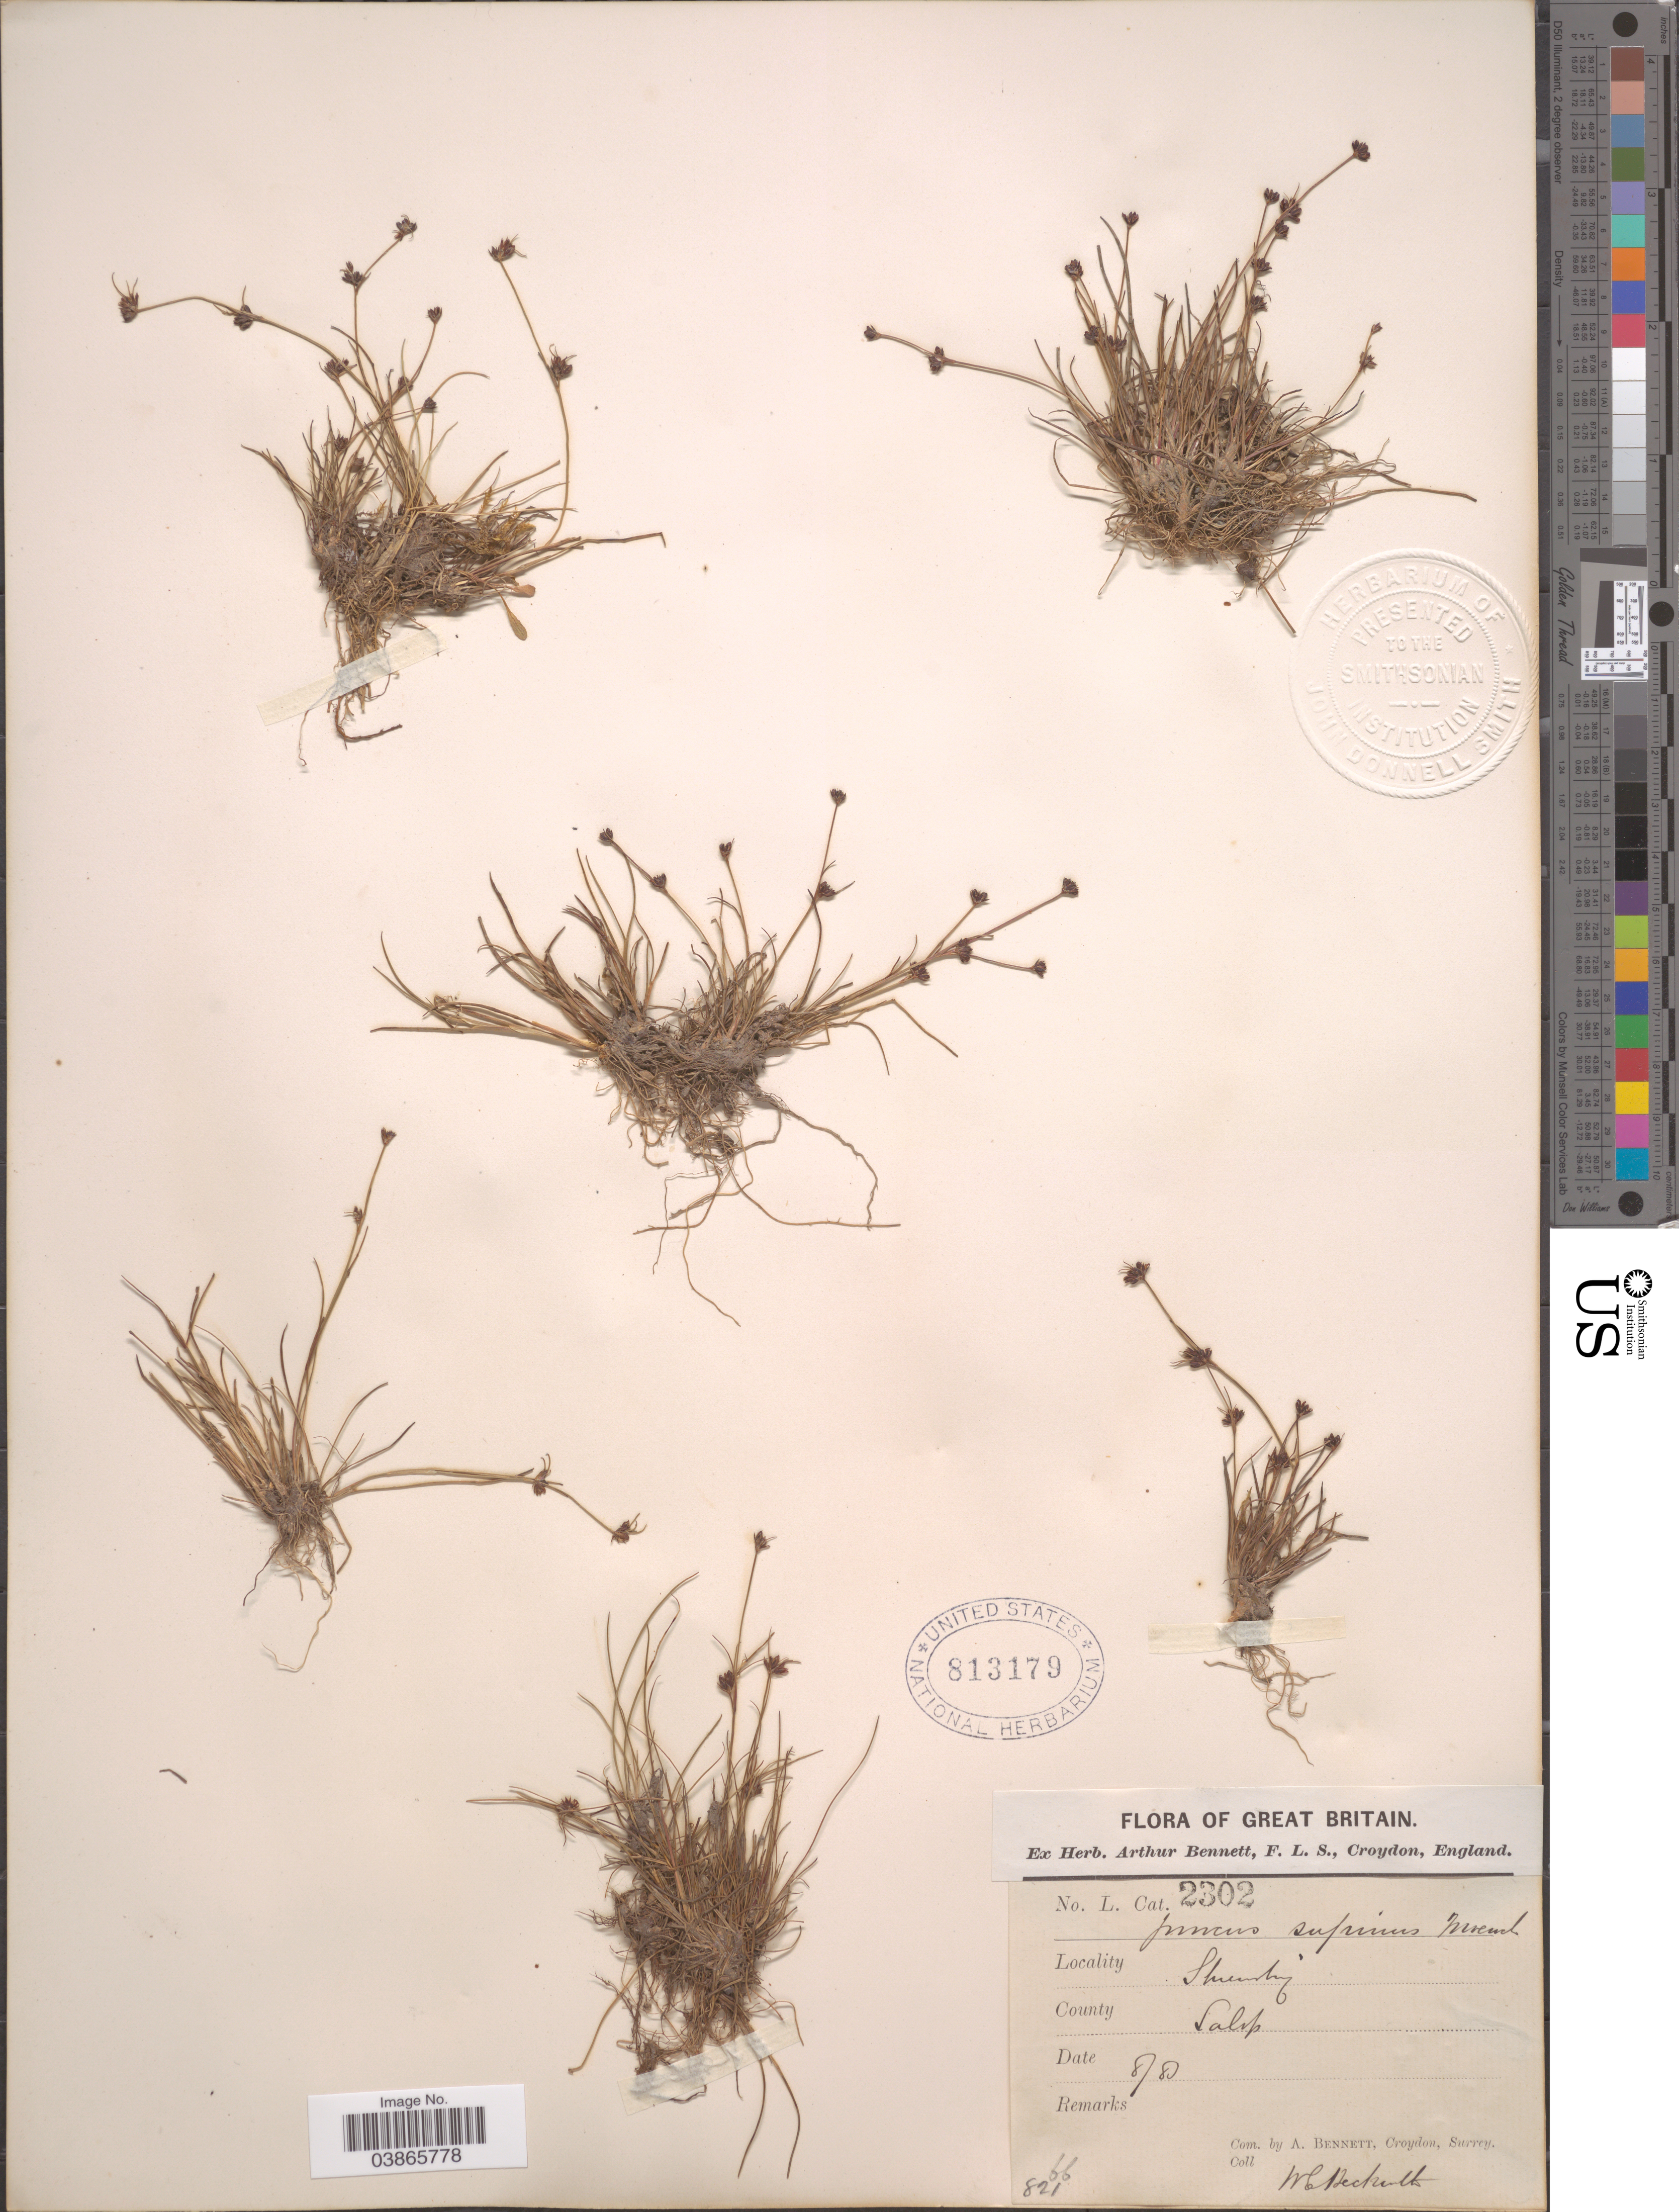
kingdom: Plantae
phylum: Tracheophyta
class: Liliopsida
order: Poales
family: Juncaceae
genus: Juncus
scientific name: Juncus supinus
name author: Moench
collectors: W. Beckett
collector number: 66?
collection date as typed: Transcribed d/m/y: /8/80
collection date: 1880-08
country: United Kingdom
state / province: England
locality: Great Britain. Shewbury. County Salop (Shropshire).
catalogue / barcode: US 813179